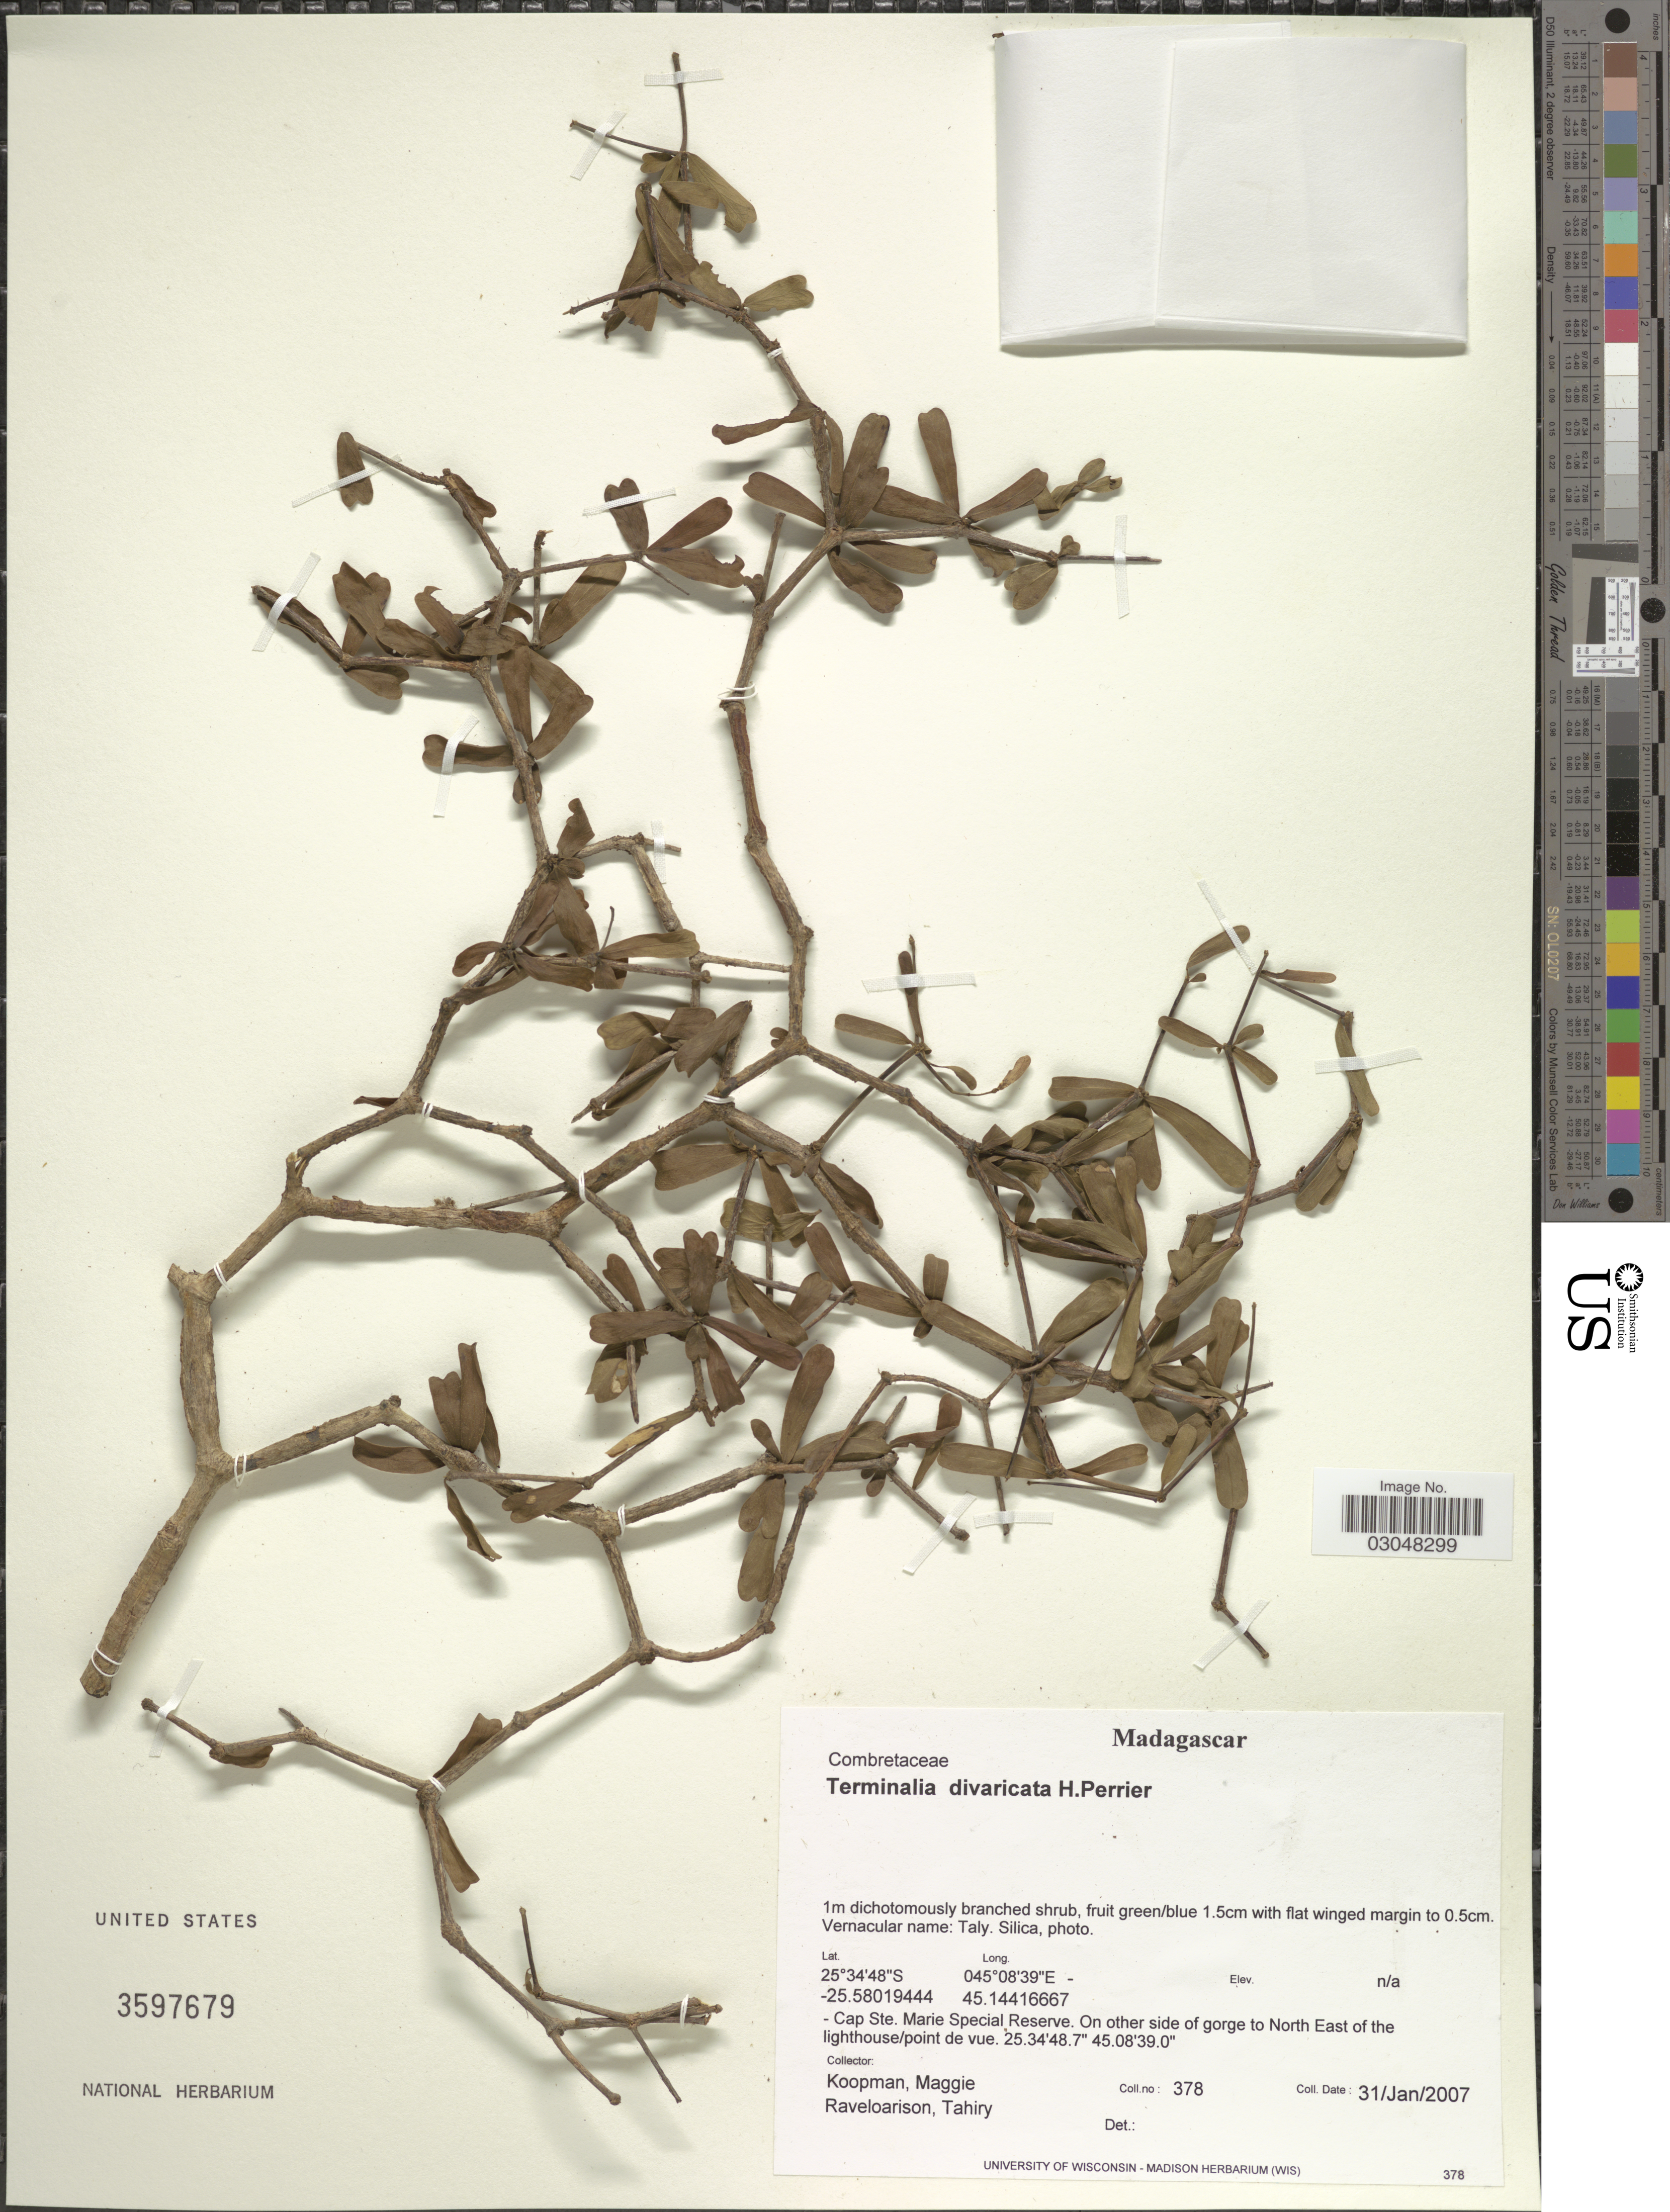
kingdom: Plantae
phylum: Tracheophyta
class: Magnoliopsida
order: Myrtales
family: Combretaceae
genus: Terminalia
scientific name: Terminalia divaricata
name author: H. Perrier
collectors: M. M. Koopman & T. Raveloarison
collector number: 378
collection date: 2007-01-31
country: Madagascar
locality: Cap Ste. Marie Special Reserve. On other side of gorge to North East of the lighthouse/ point de vue.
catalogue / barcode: US 3597679